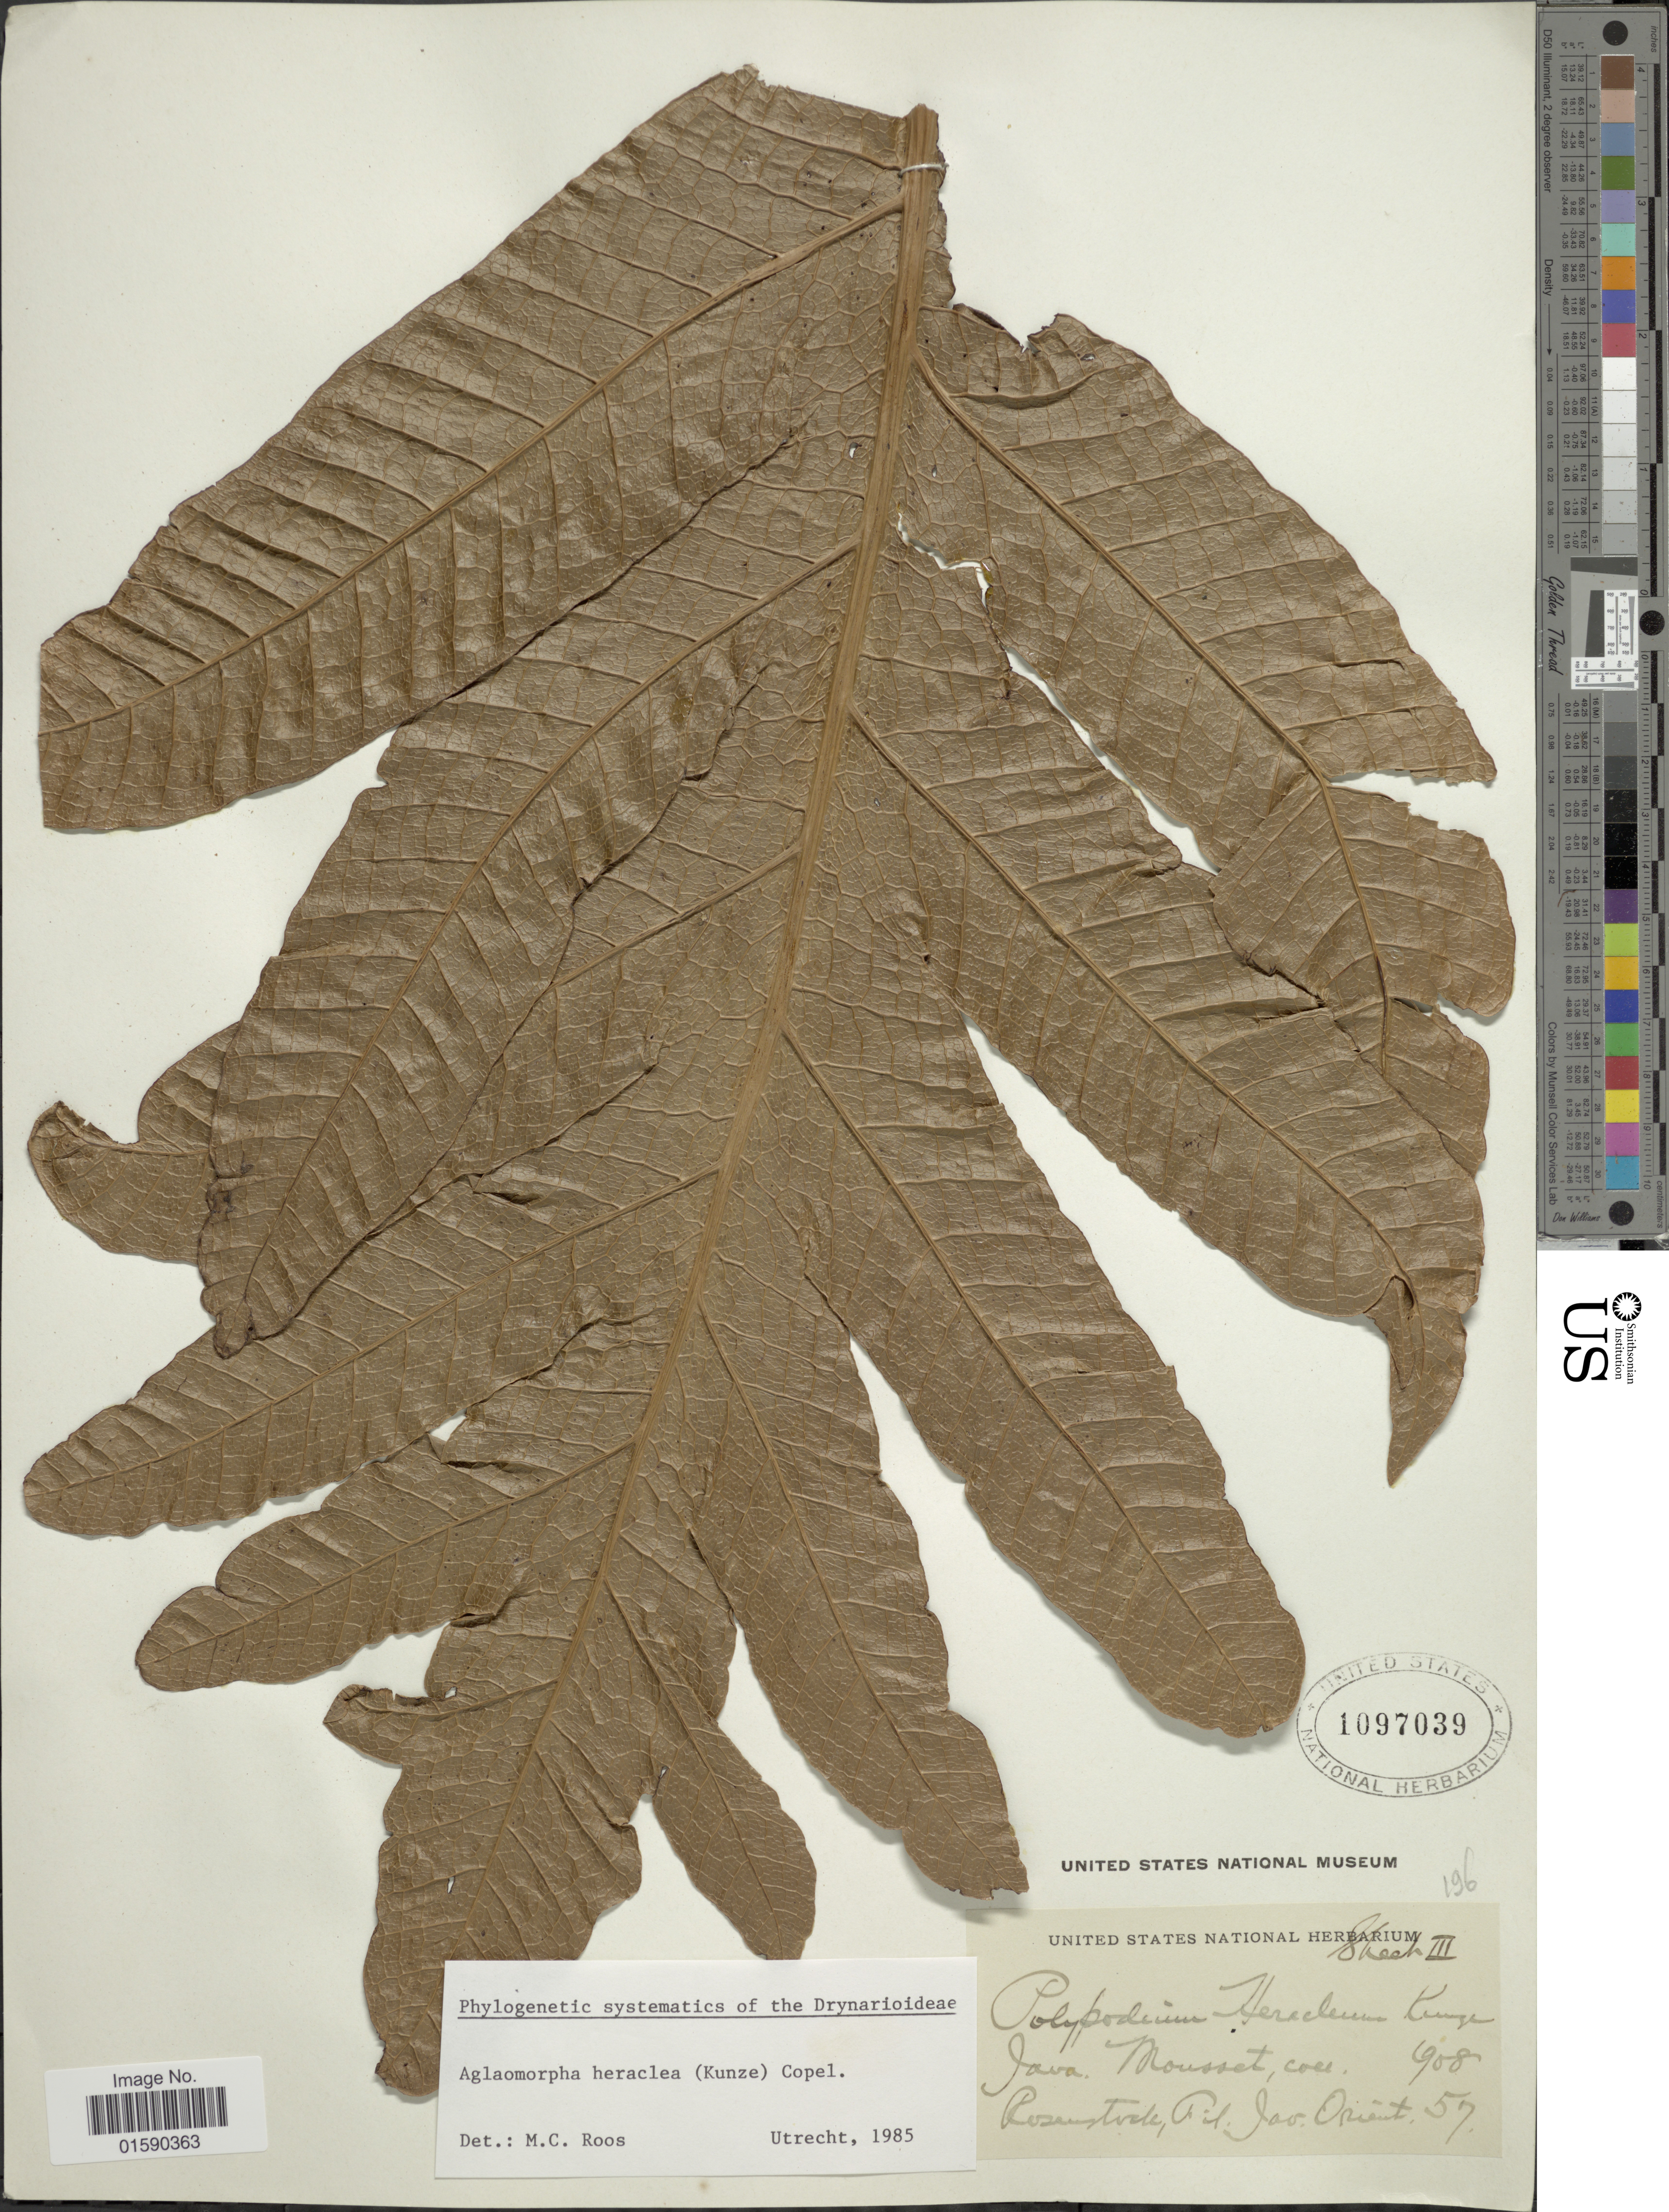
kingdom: Plantae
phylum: Tracheophyta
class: Polypodiopsida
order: Polypodiales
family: Polypodiaceae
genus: Aglaomorpha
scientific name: Aglaomorpha heraclea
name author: (Kunze) Copel.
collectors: Mousset, --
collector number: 57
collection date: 1908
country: Indonesia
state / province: Java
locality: Java. Jav, Orient.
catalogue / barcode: US 1097039